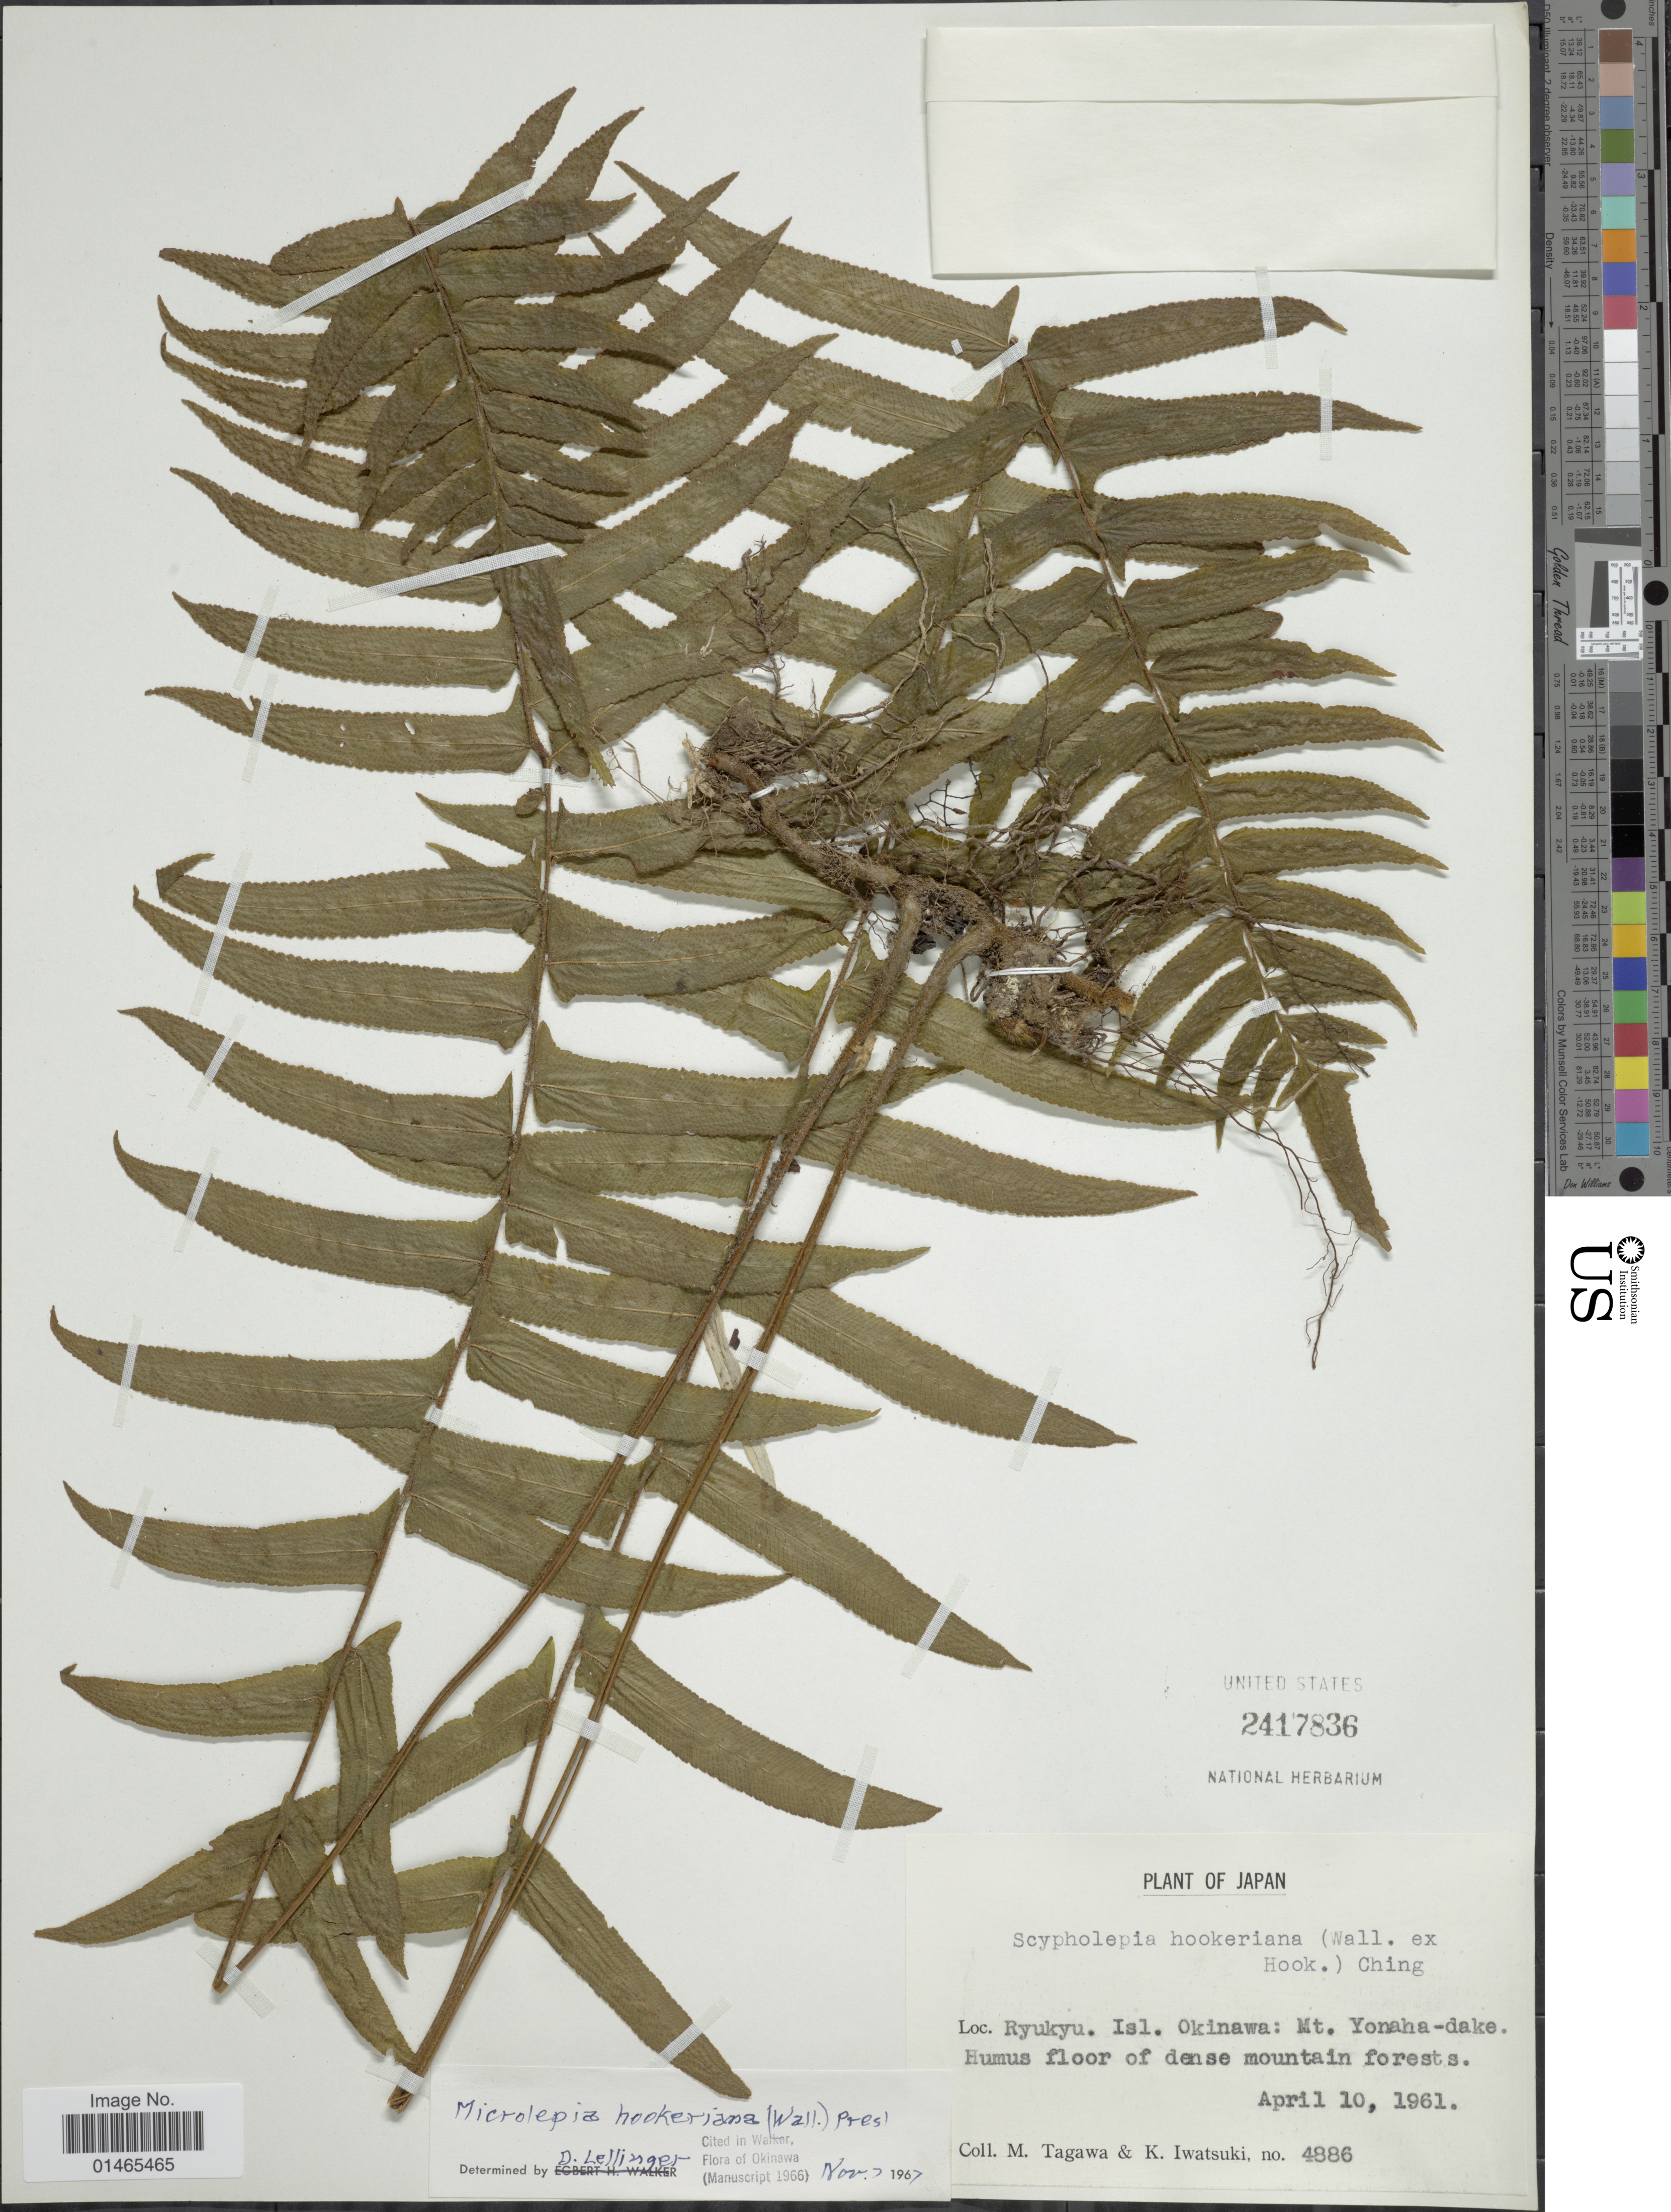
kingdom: Plantae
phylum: Tracheophyta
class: Polypodiopsida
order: Polypodiales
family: Dennstaedtiaceae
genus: Microlepia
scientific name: Microlepia hookeriana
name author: (Wall. ex Hook.) C. Presl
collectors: M. Tagawa & K. Iwatsuki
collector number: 4886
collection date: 1961-04-10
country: Japan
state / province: Okinawa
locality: Ryukyu, Isl. Okinawa: Mt. Yonaha-dake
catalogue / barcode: US 2417836